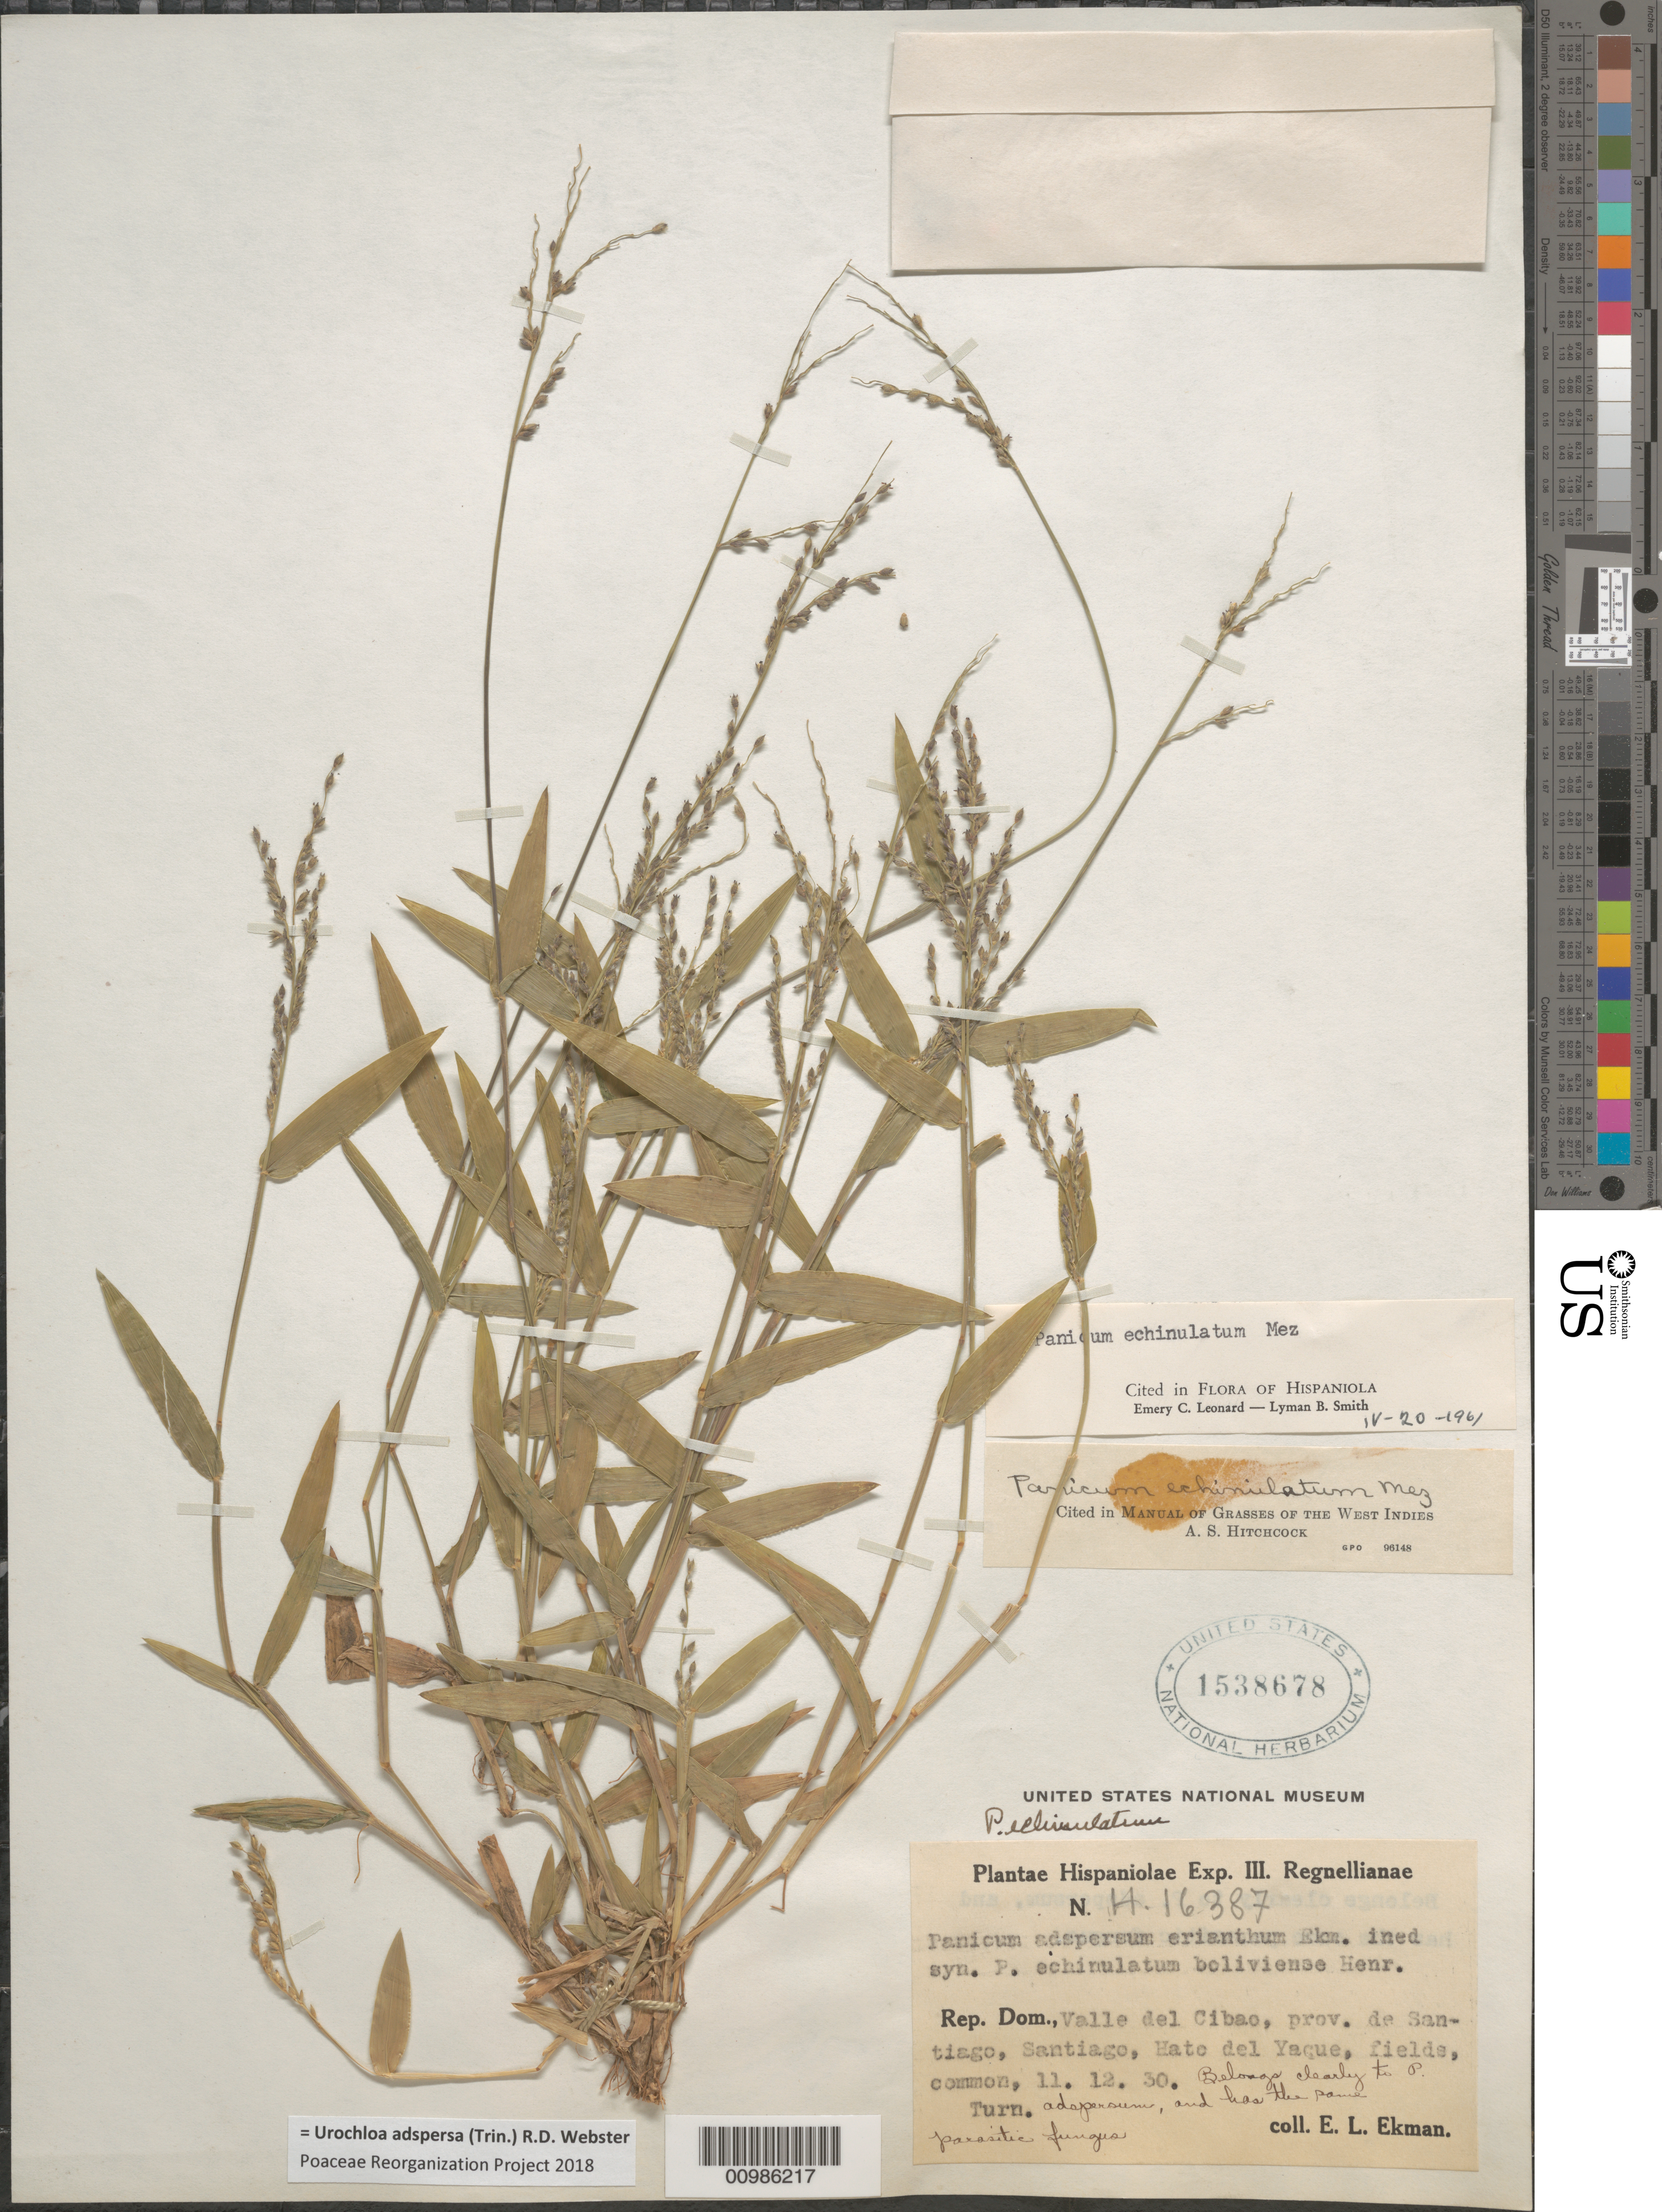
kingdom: Plantae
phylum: Tracheophyta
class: Liliopsida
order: Poales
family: Poaceae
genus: Brachiaria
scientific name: Brachiaria echinulata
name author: (Mez) Parodi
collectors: E. L. Ekman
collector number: H 16387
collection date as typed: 12 Nov 1930 or 11 Dec 1930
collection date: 1930-11-12 or 1930-12-11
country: Dominican Republic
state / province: Santiago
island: Hispaniola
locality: Hato del Yaque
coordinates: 0 N, 0 E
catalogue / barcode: US 1538678